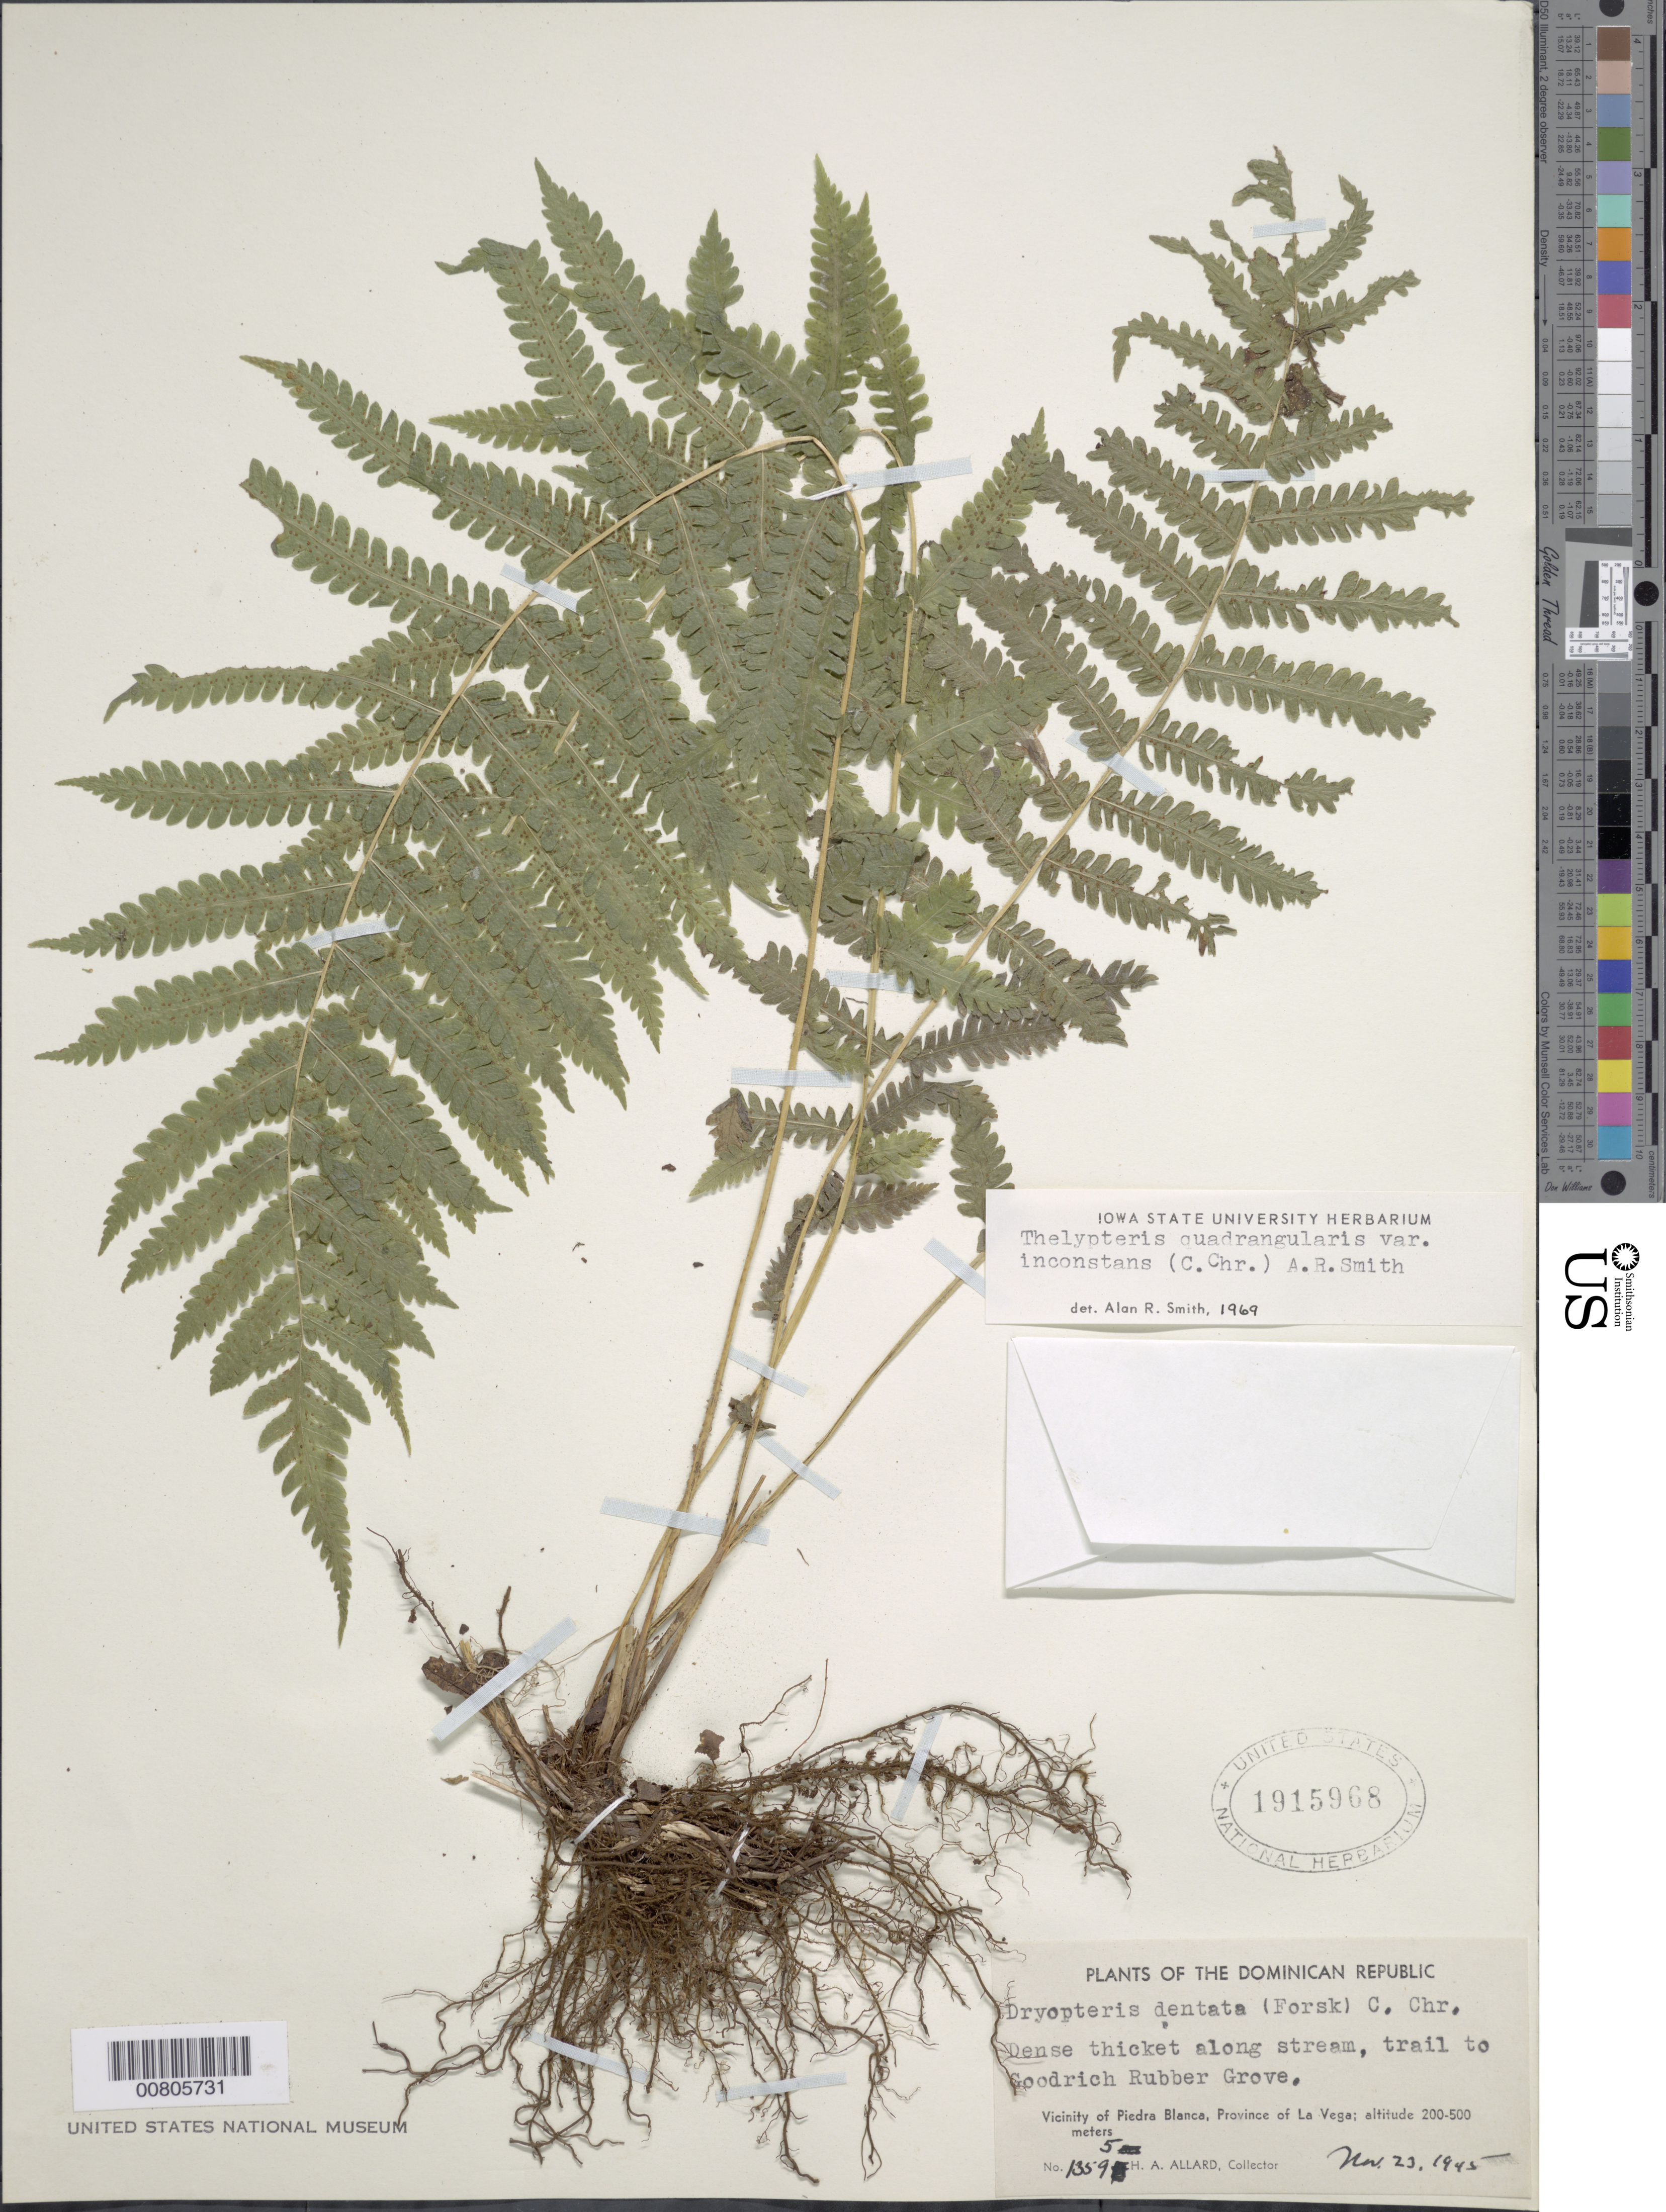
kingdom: Plantae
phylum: Tracheophyta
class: Polypodiopsida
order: Polypodiales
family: Thelypteridaceae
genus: Christella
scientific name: Christella hispidula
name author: (Decne.) Holttum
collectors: H. A. Allard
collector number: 13595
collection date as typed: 23 Nov 1945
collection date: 1945-11-23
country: Dominican Republic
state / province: La Vega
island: Hispaniola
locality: Piedra Blanca, trail to Goodrich Rubber Grove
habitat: Dense thicket along stream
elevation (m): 200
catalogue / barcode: US 1915968